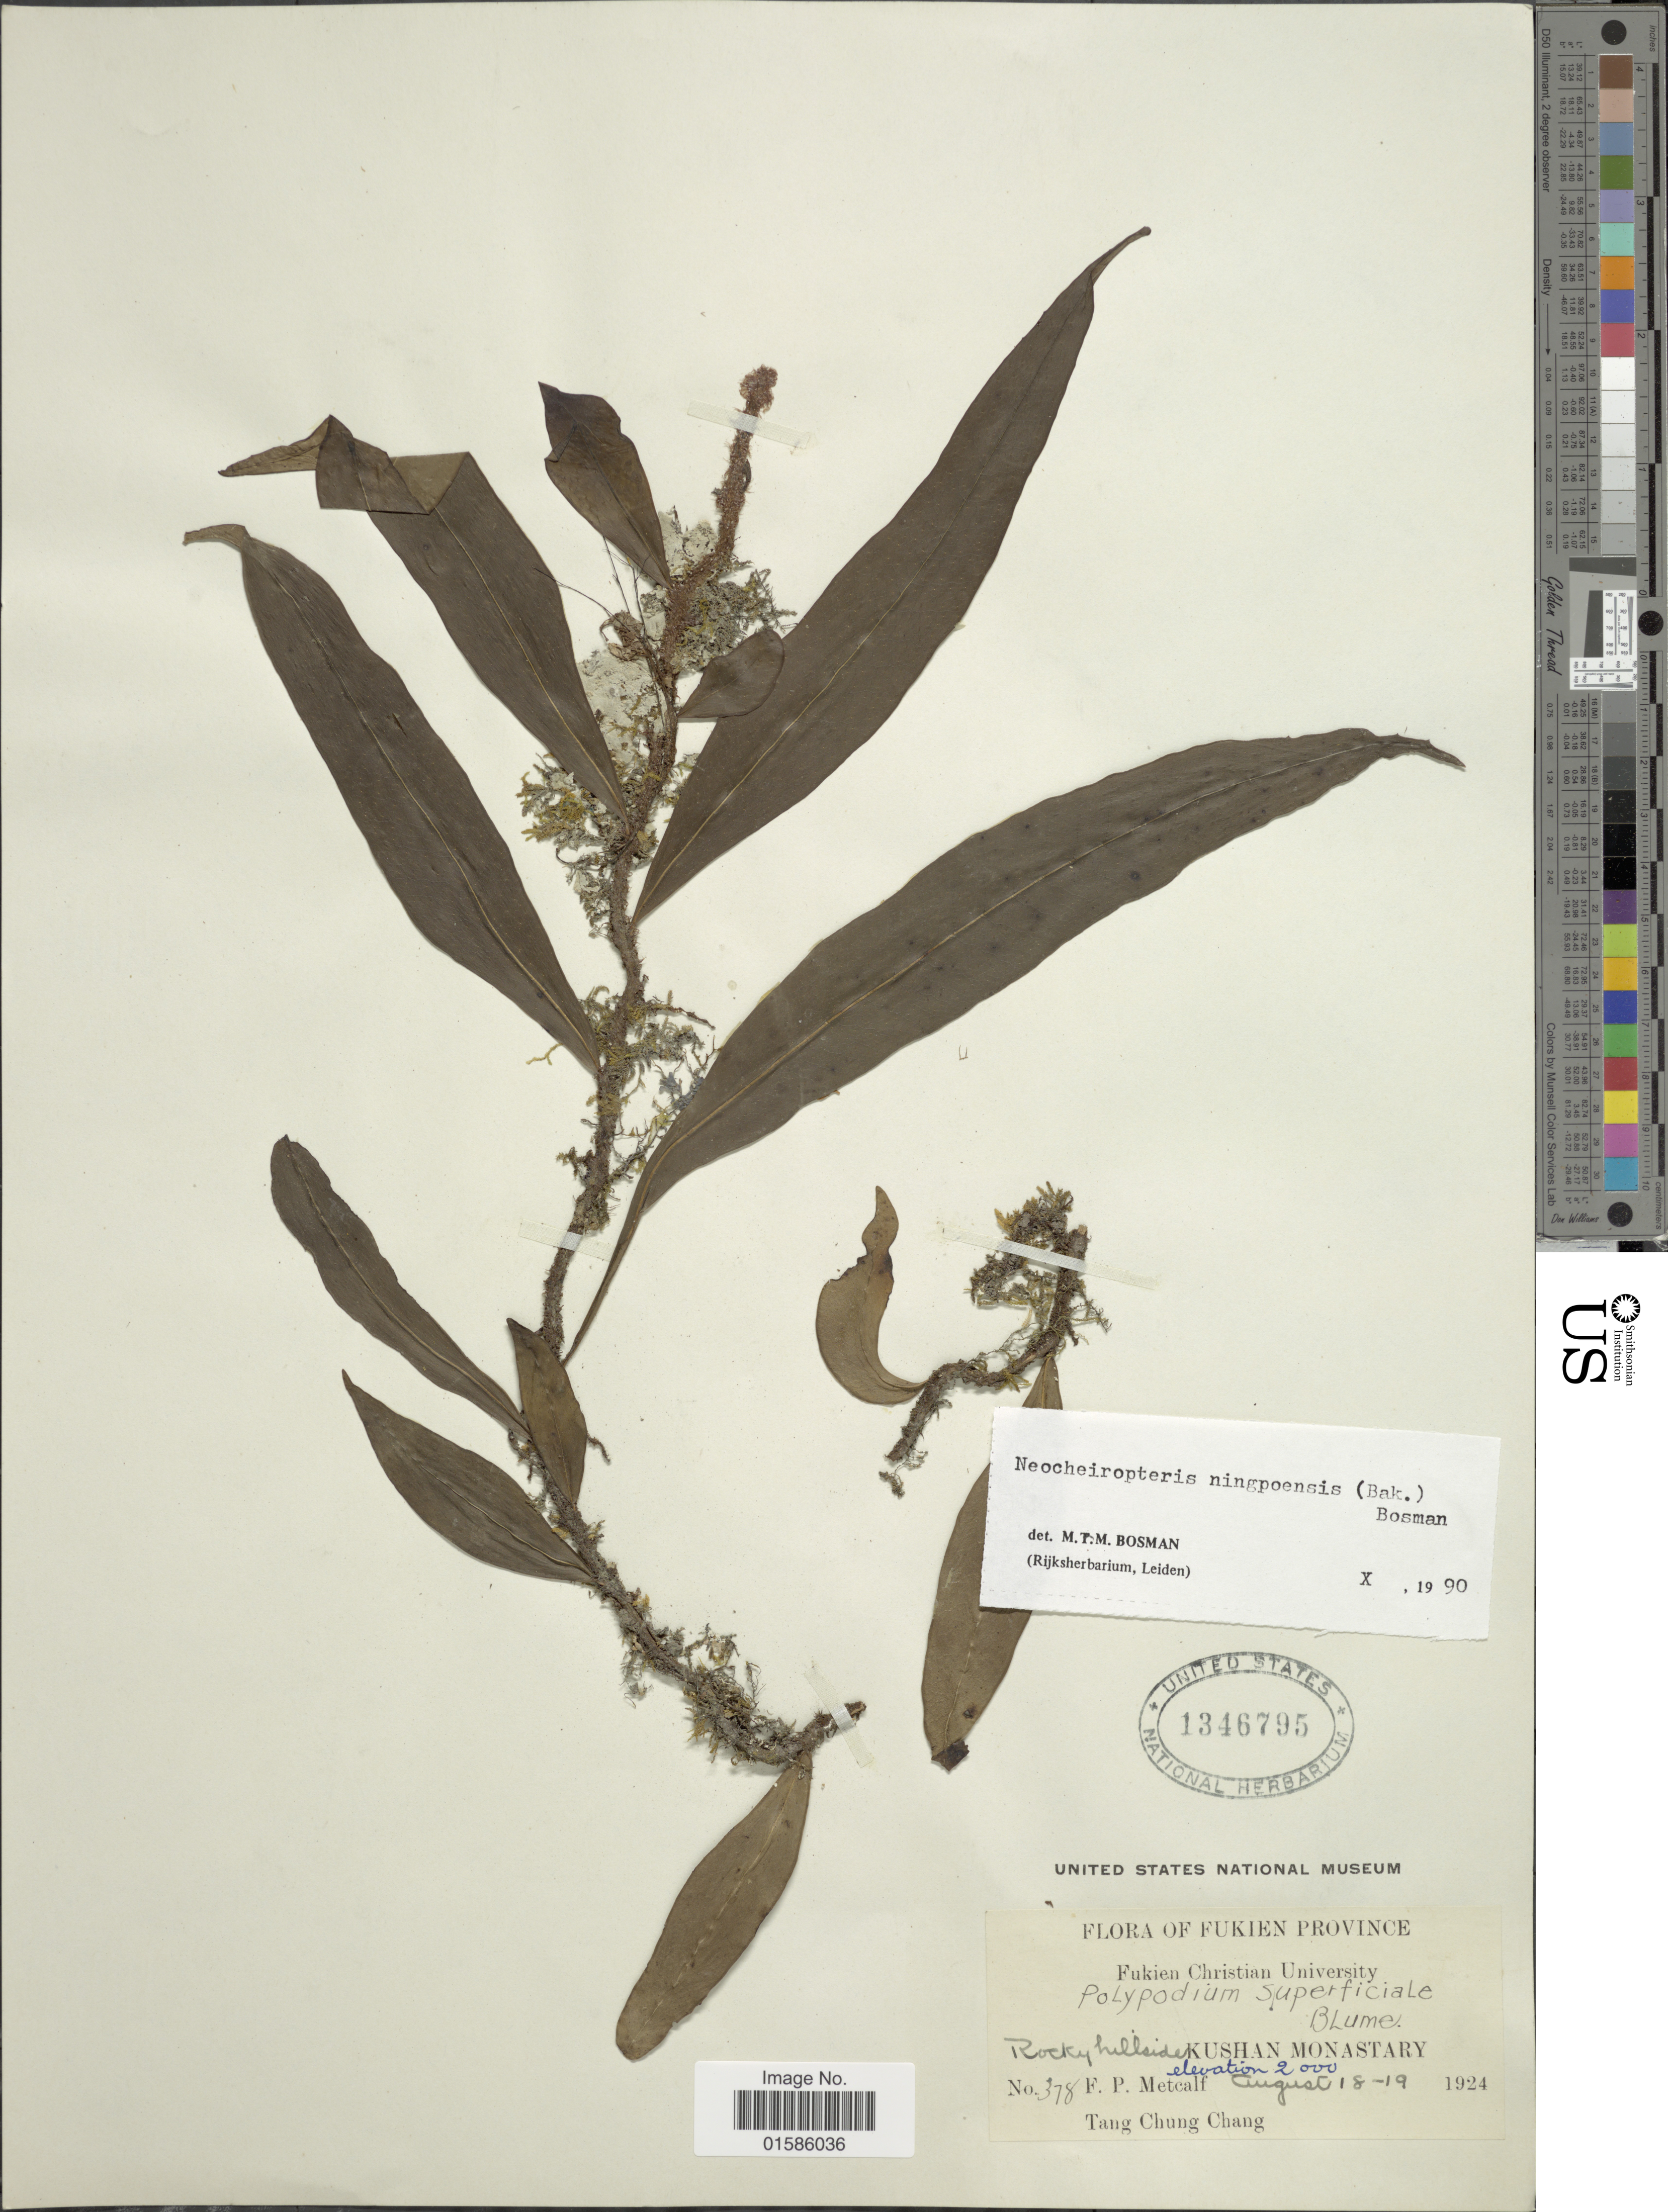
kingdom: Plantae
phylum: Tracheophyta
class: Polypodiopsida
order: Polypodiales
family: Polypodiaceae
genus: Microsorum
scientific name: Microsorum ningpoensis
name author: (Baker)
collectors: F. Metcalf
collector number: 378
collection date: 1924-08-18/1924-08-19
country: China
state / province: Fujian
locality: Fukien Province, Kushan Monastary, Tang Chung Chang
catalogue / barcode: US 1346795